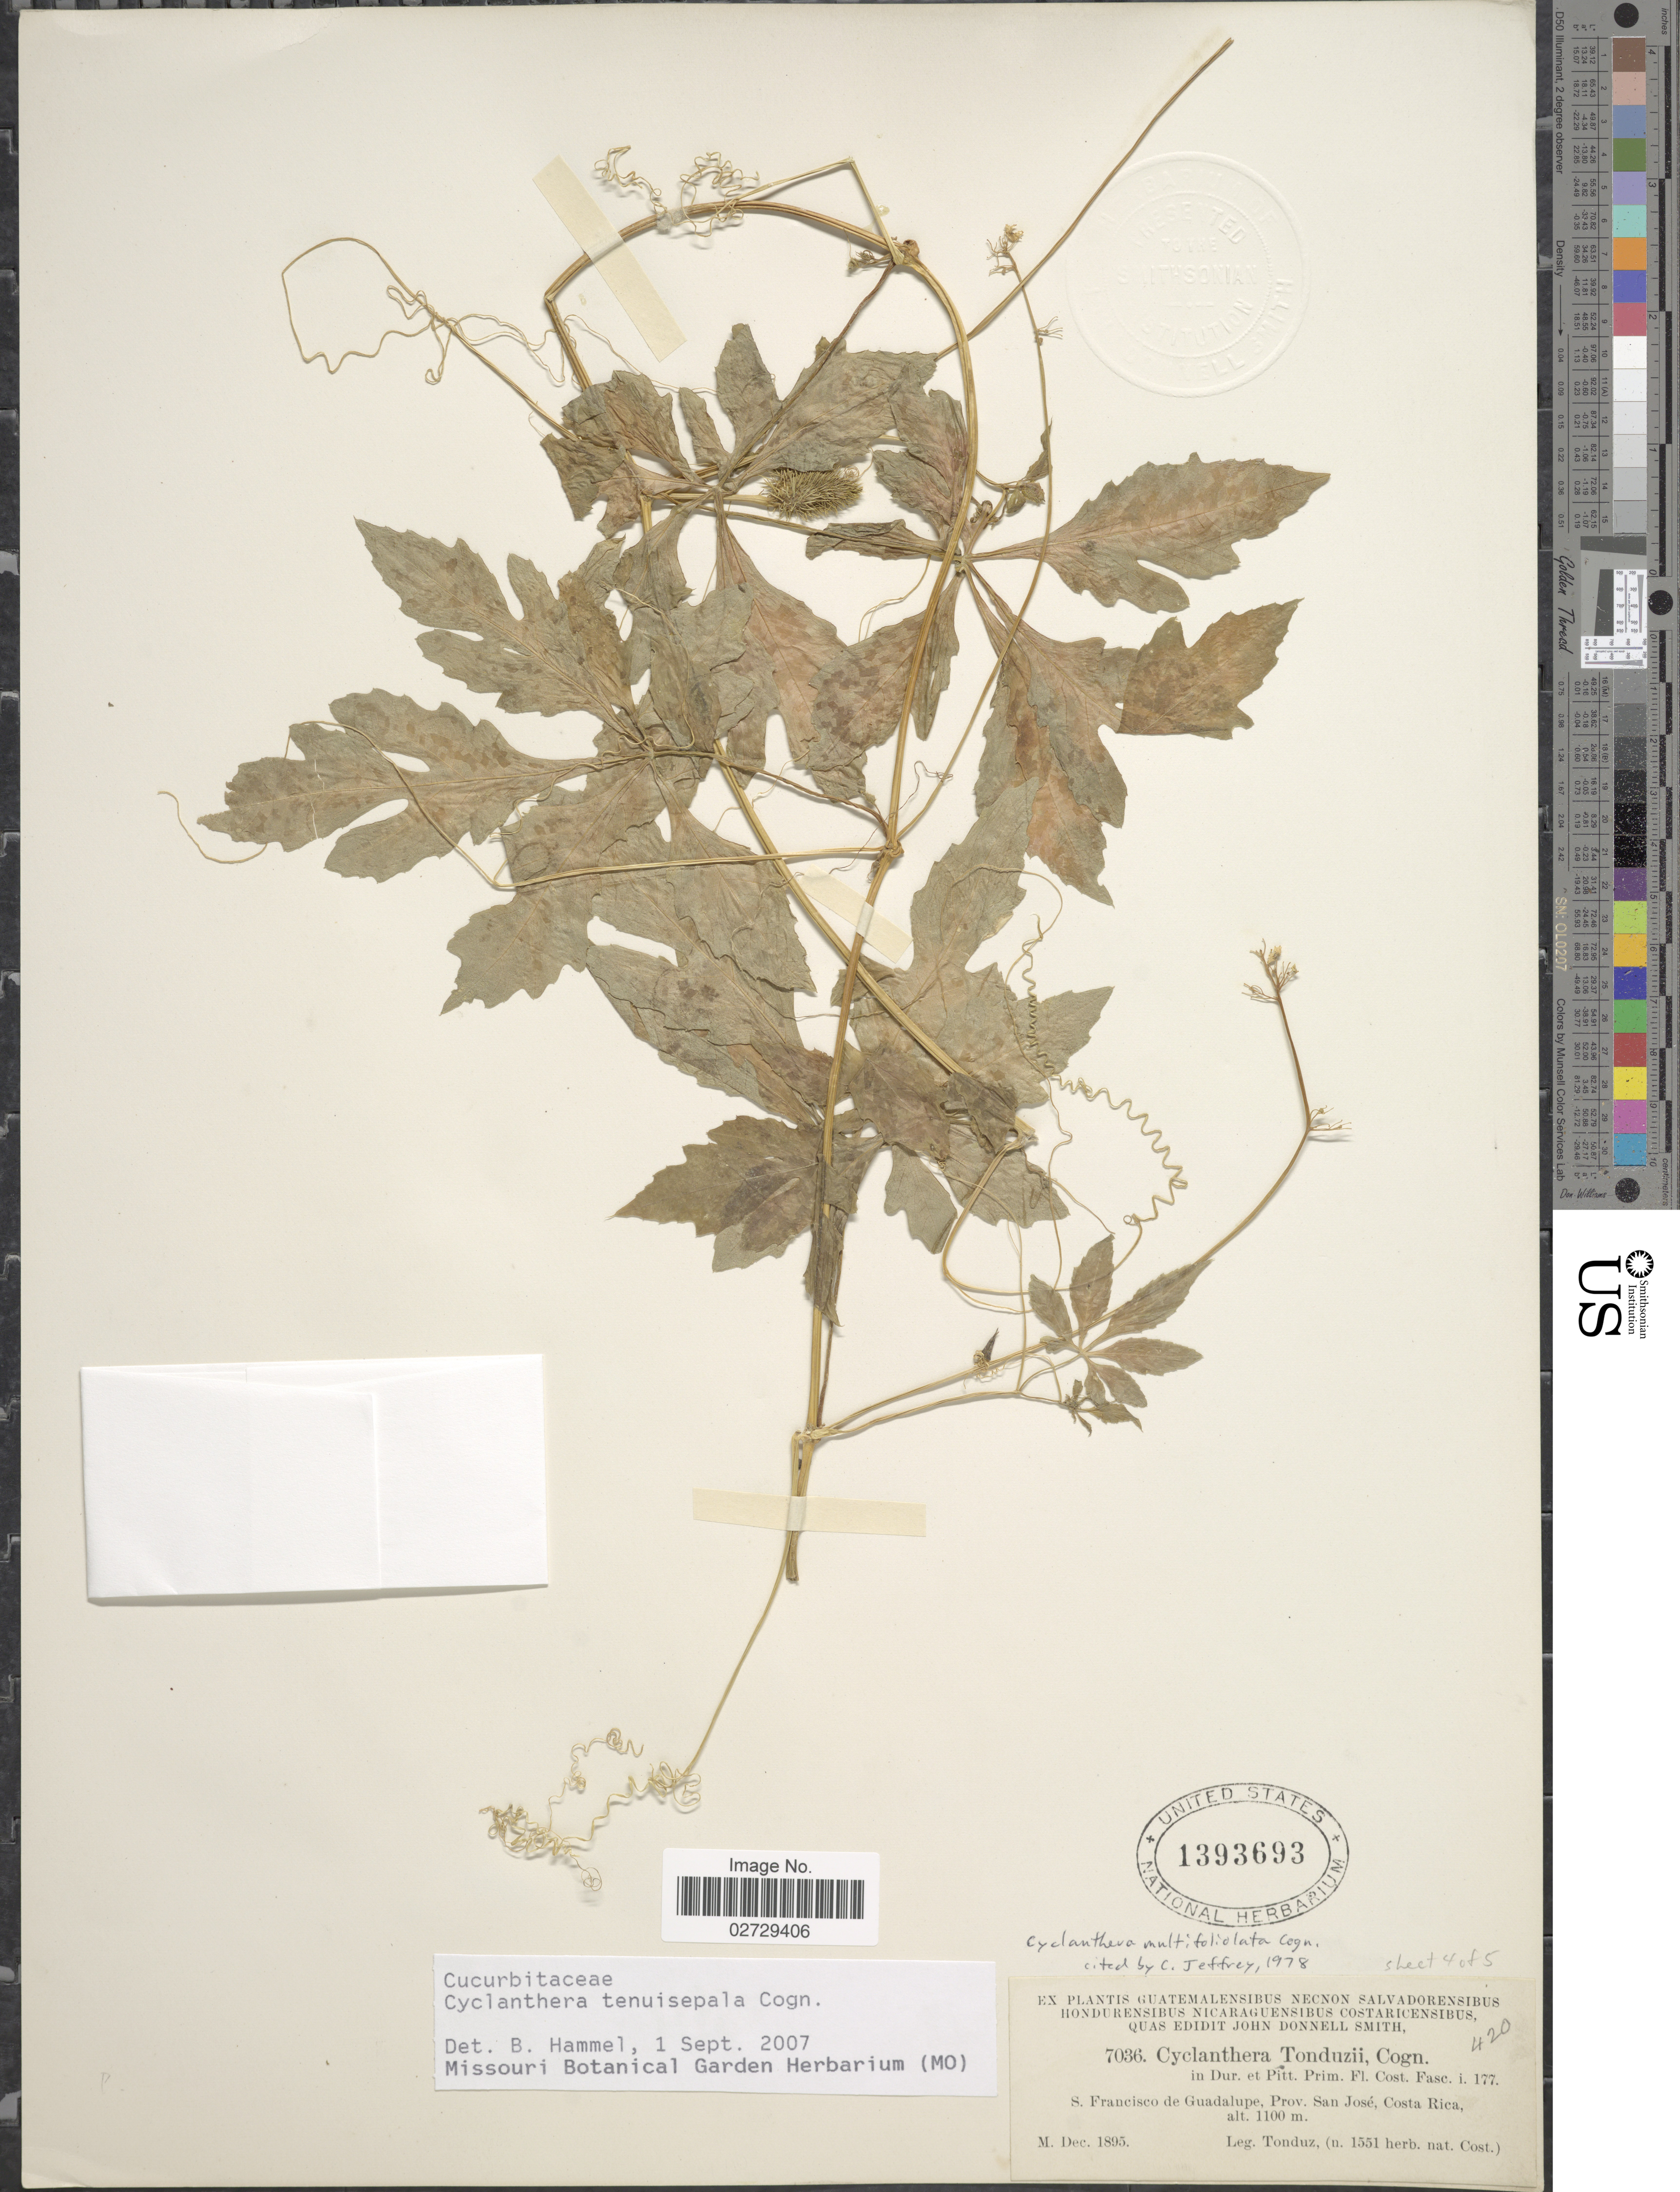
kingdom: Plantae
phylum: Tracheophyta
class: Magnoliopsida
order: Cucurbitales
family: Cucurbitaceae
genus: Cyclanthera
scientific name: Cyclanthera tenuisepala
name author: Cogn.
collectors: A. Tonduz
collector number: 7036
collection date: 1895-12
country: Costa Rica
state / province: San José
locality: S. Francisco de Guadalupe.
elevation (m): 1100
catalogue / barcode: US 1393693